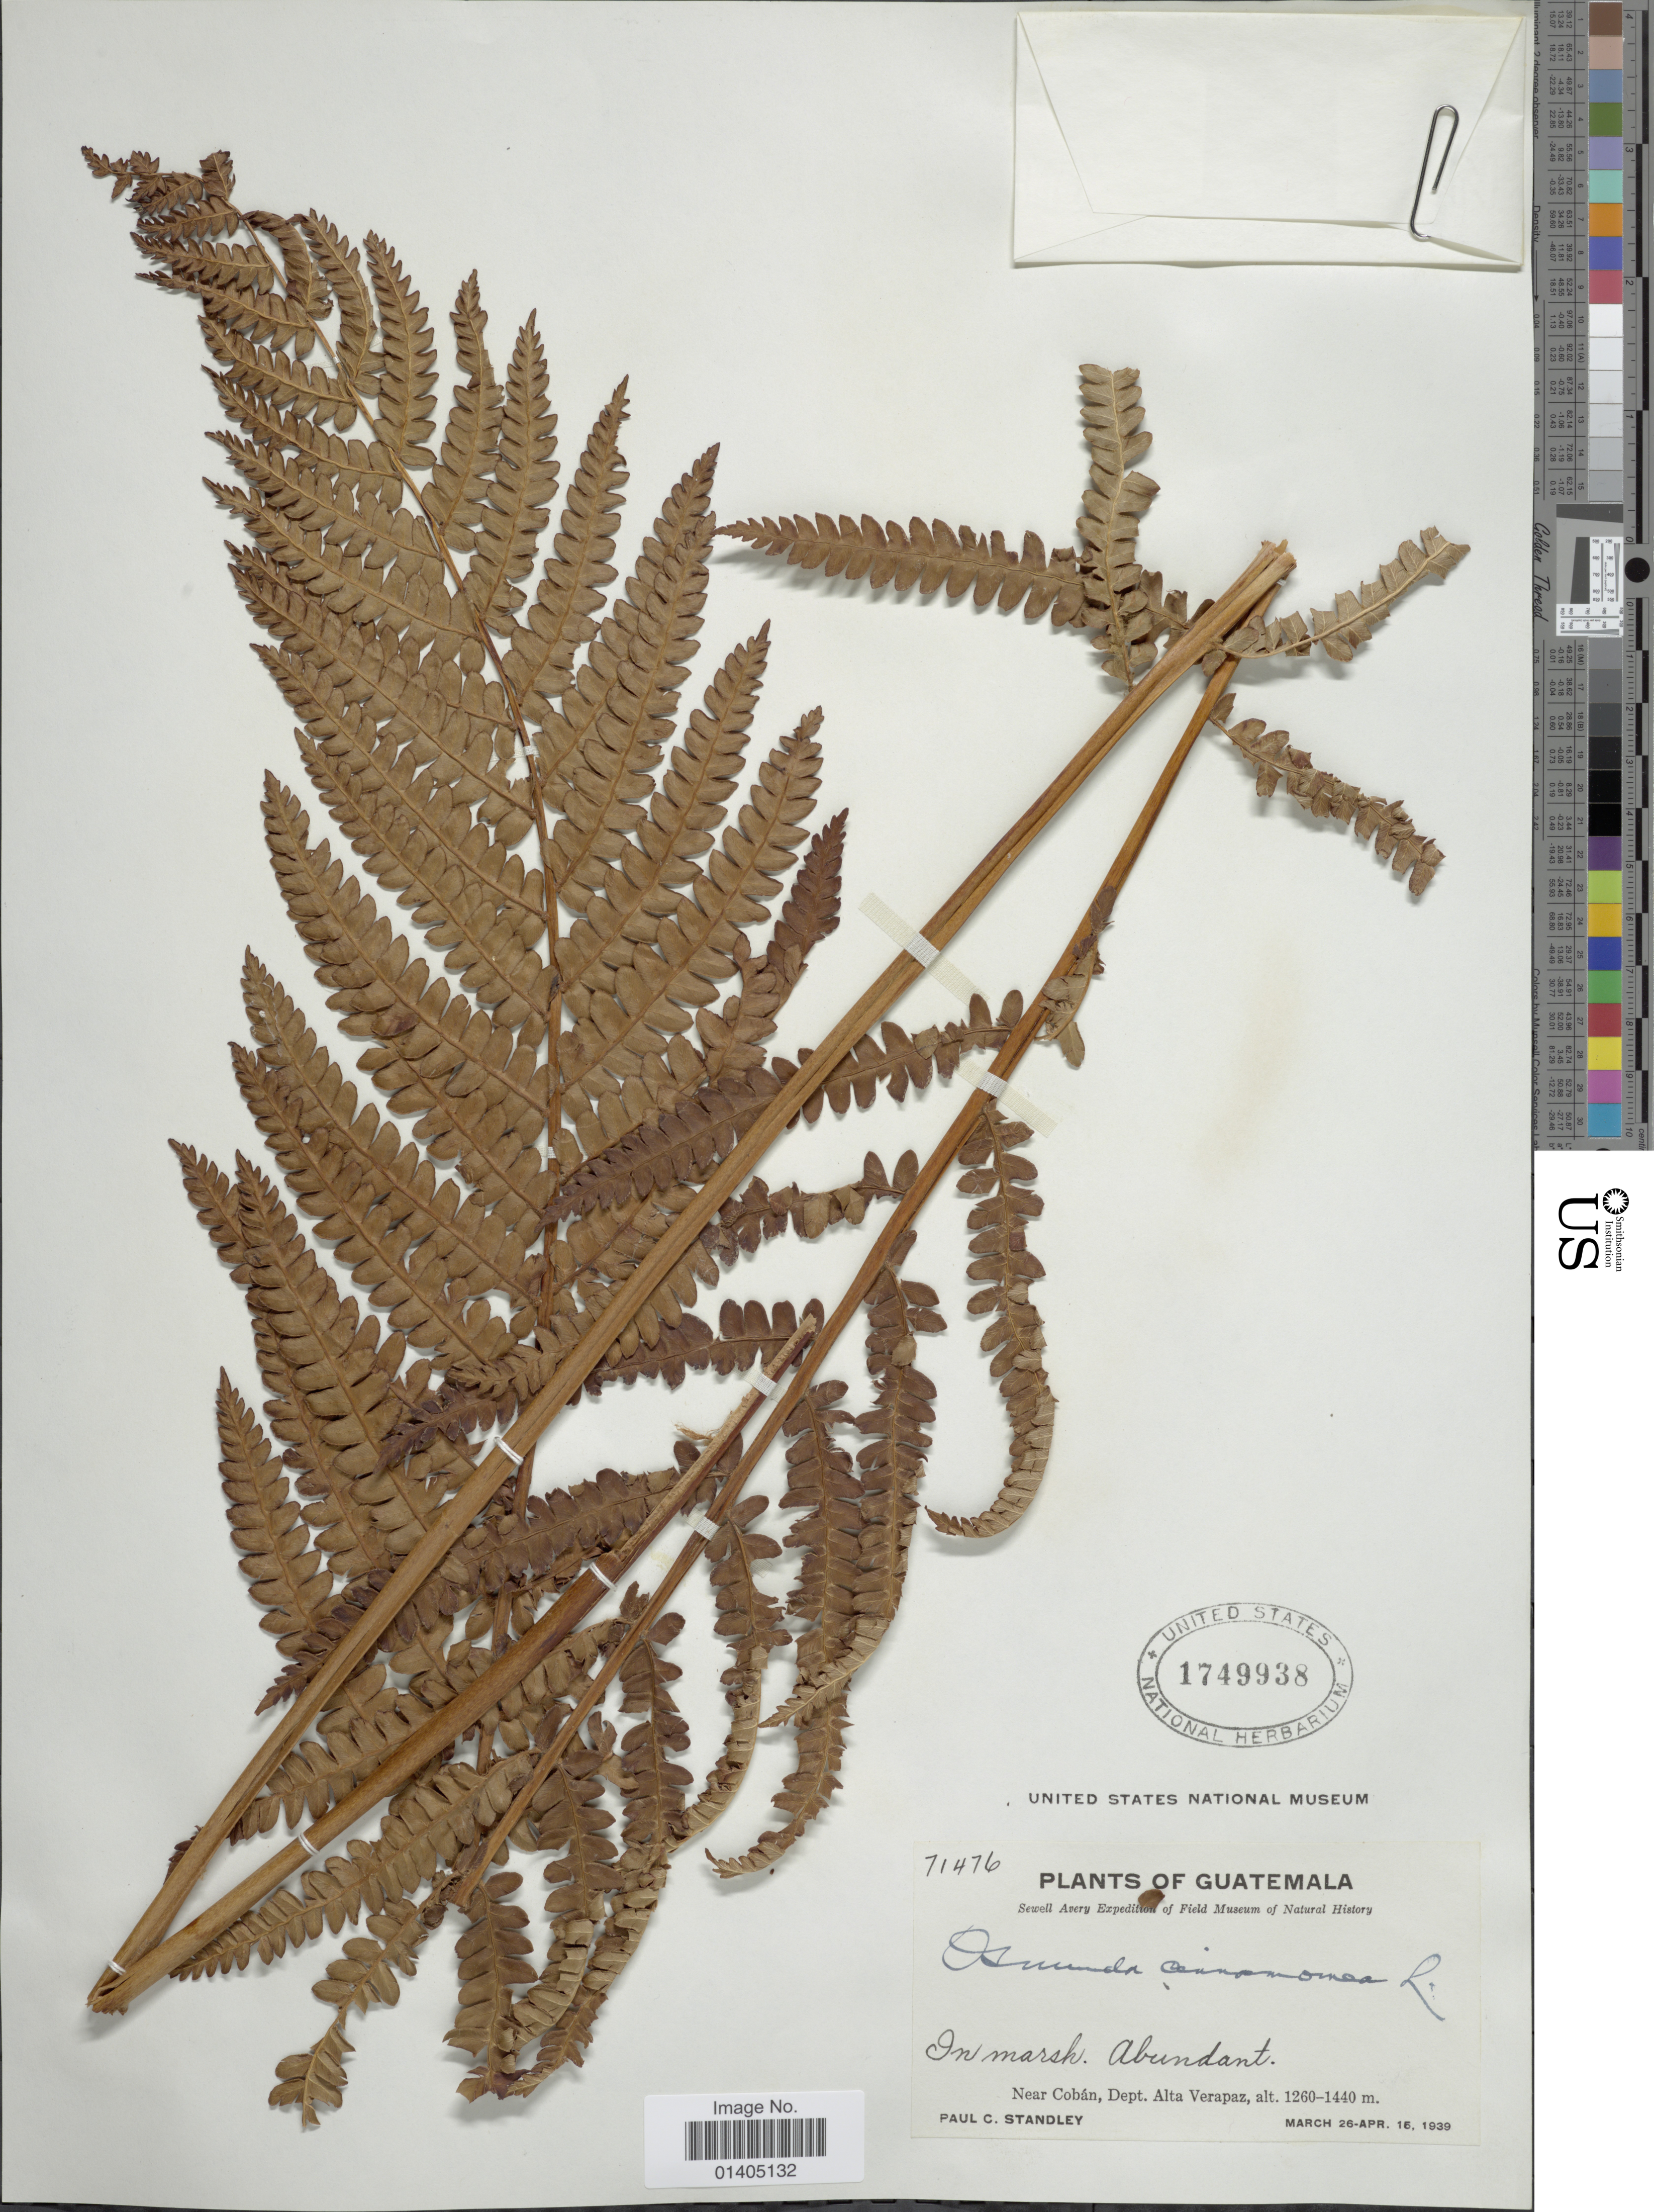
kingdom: Plantae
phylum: Tracheophyta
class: Polypodiopsida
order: Osmundales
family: Osmundaceae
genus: Osmundastrum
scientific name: Osmundastrum cinnamomeum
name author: (L.) C. Presl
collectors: P. C. Standley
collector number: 71476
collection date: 1939-03-26/1939-04-15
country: Guatemala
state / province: Alta Verapaz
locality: Near Cobán, Dept. Alta Verapaz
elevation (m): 1260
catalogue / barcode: US 1749938